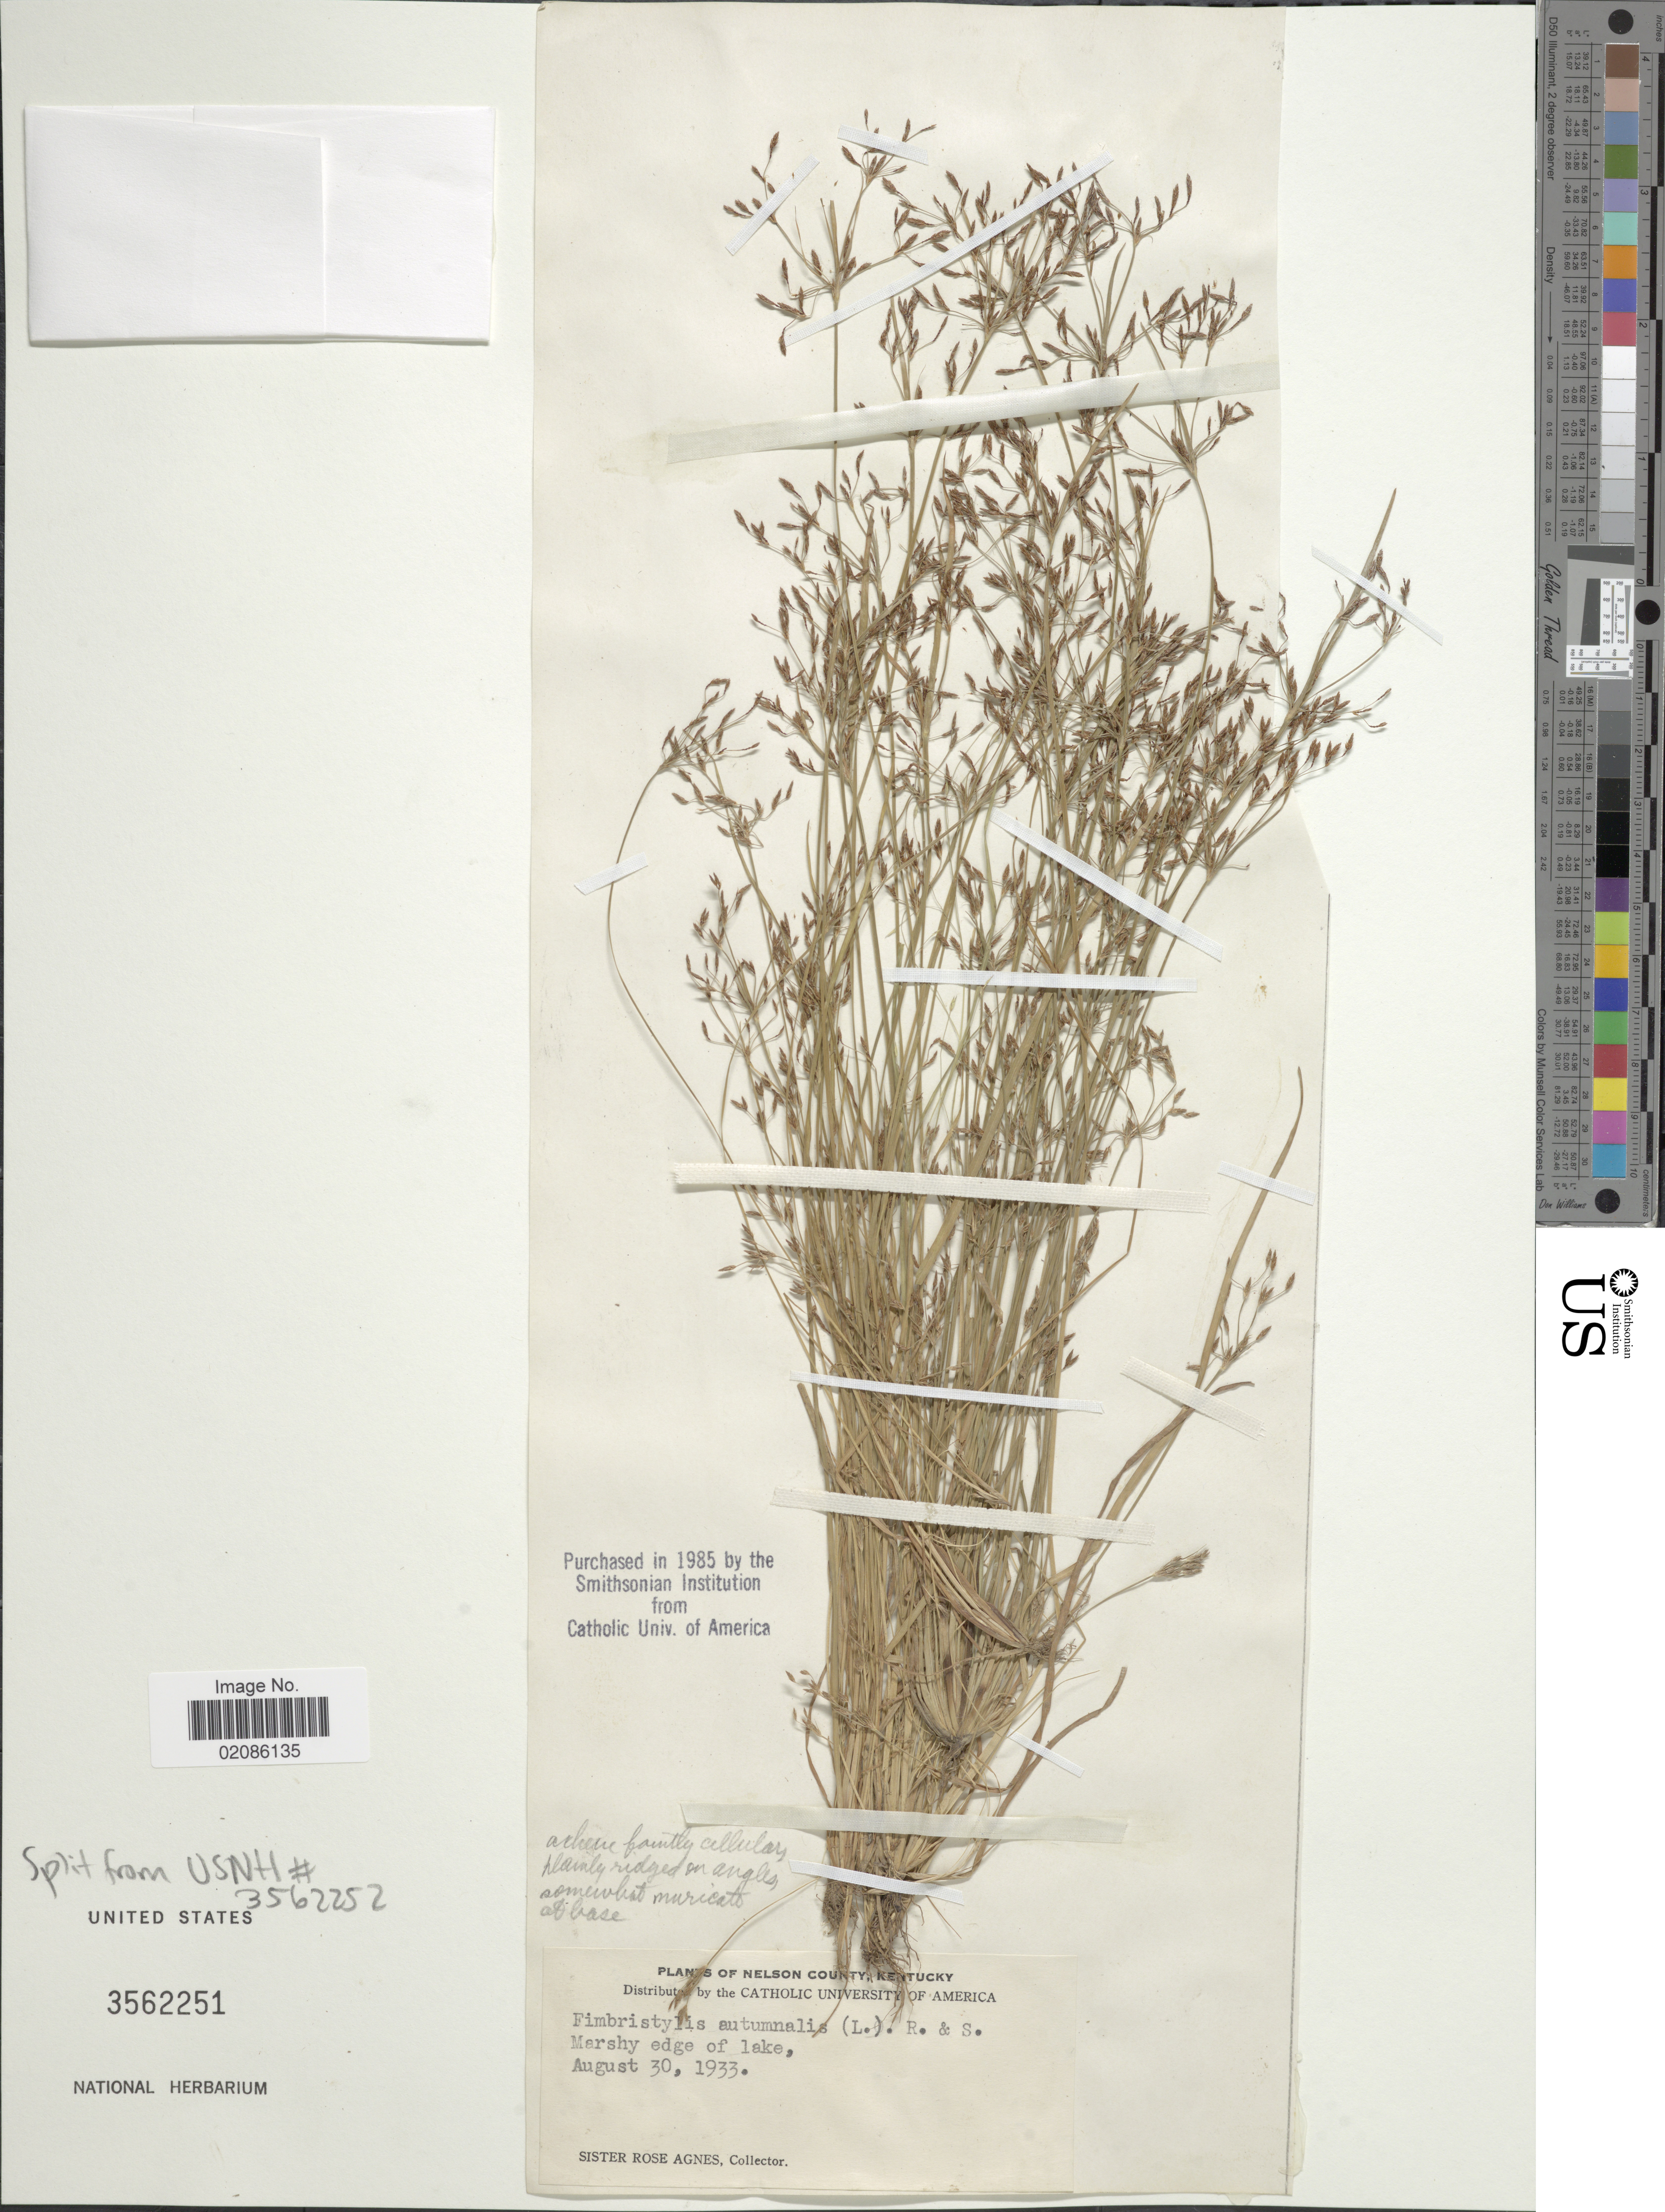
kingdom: Plantae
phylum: Tracheophyta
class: Liliopsida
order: Poales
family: Cyperaceae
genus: Fimbristylis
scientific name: Fimbristylis autumnalis (L.) Roem. & Schult.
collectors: Sister Rose Agnes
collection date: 1933-08-30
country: United States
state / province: Kentucky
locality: Nelson County. Marshy edge of lake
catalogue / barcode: US 3562251